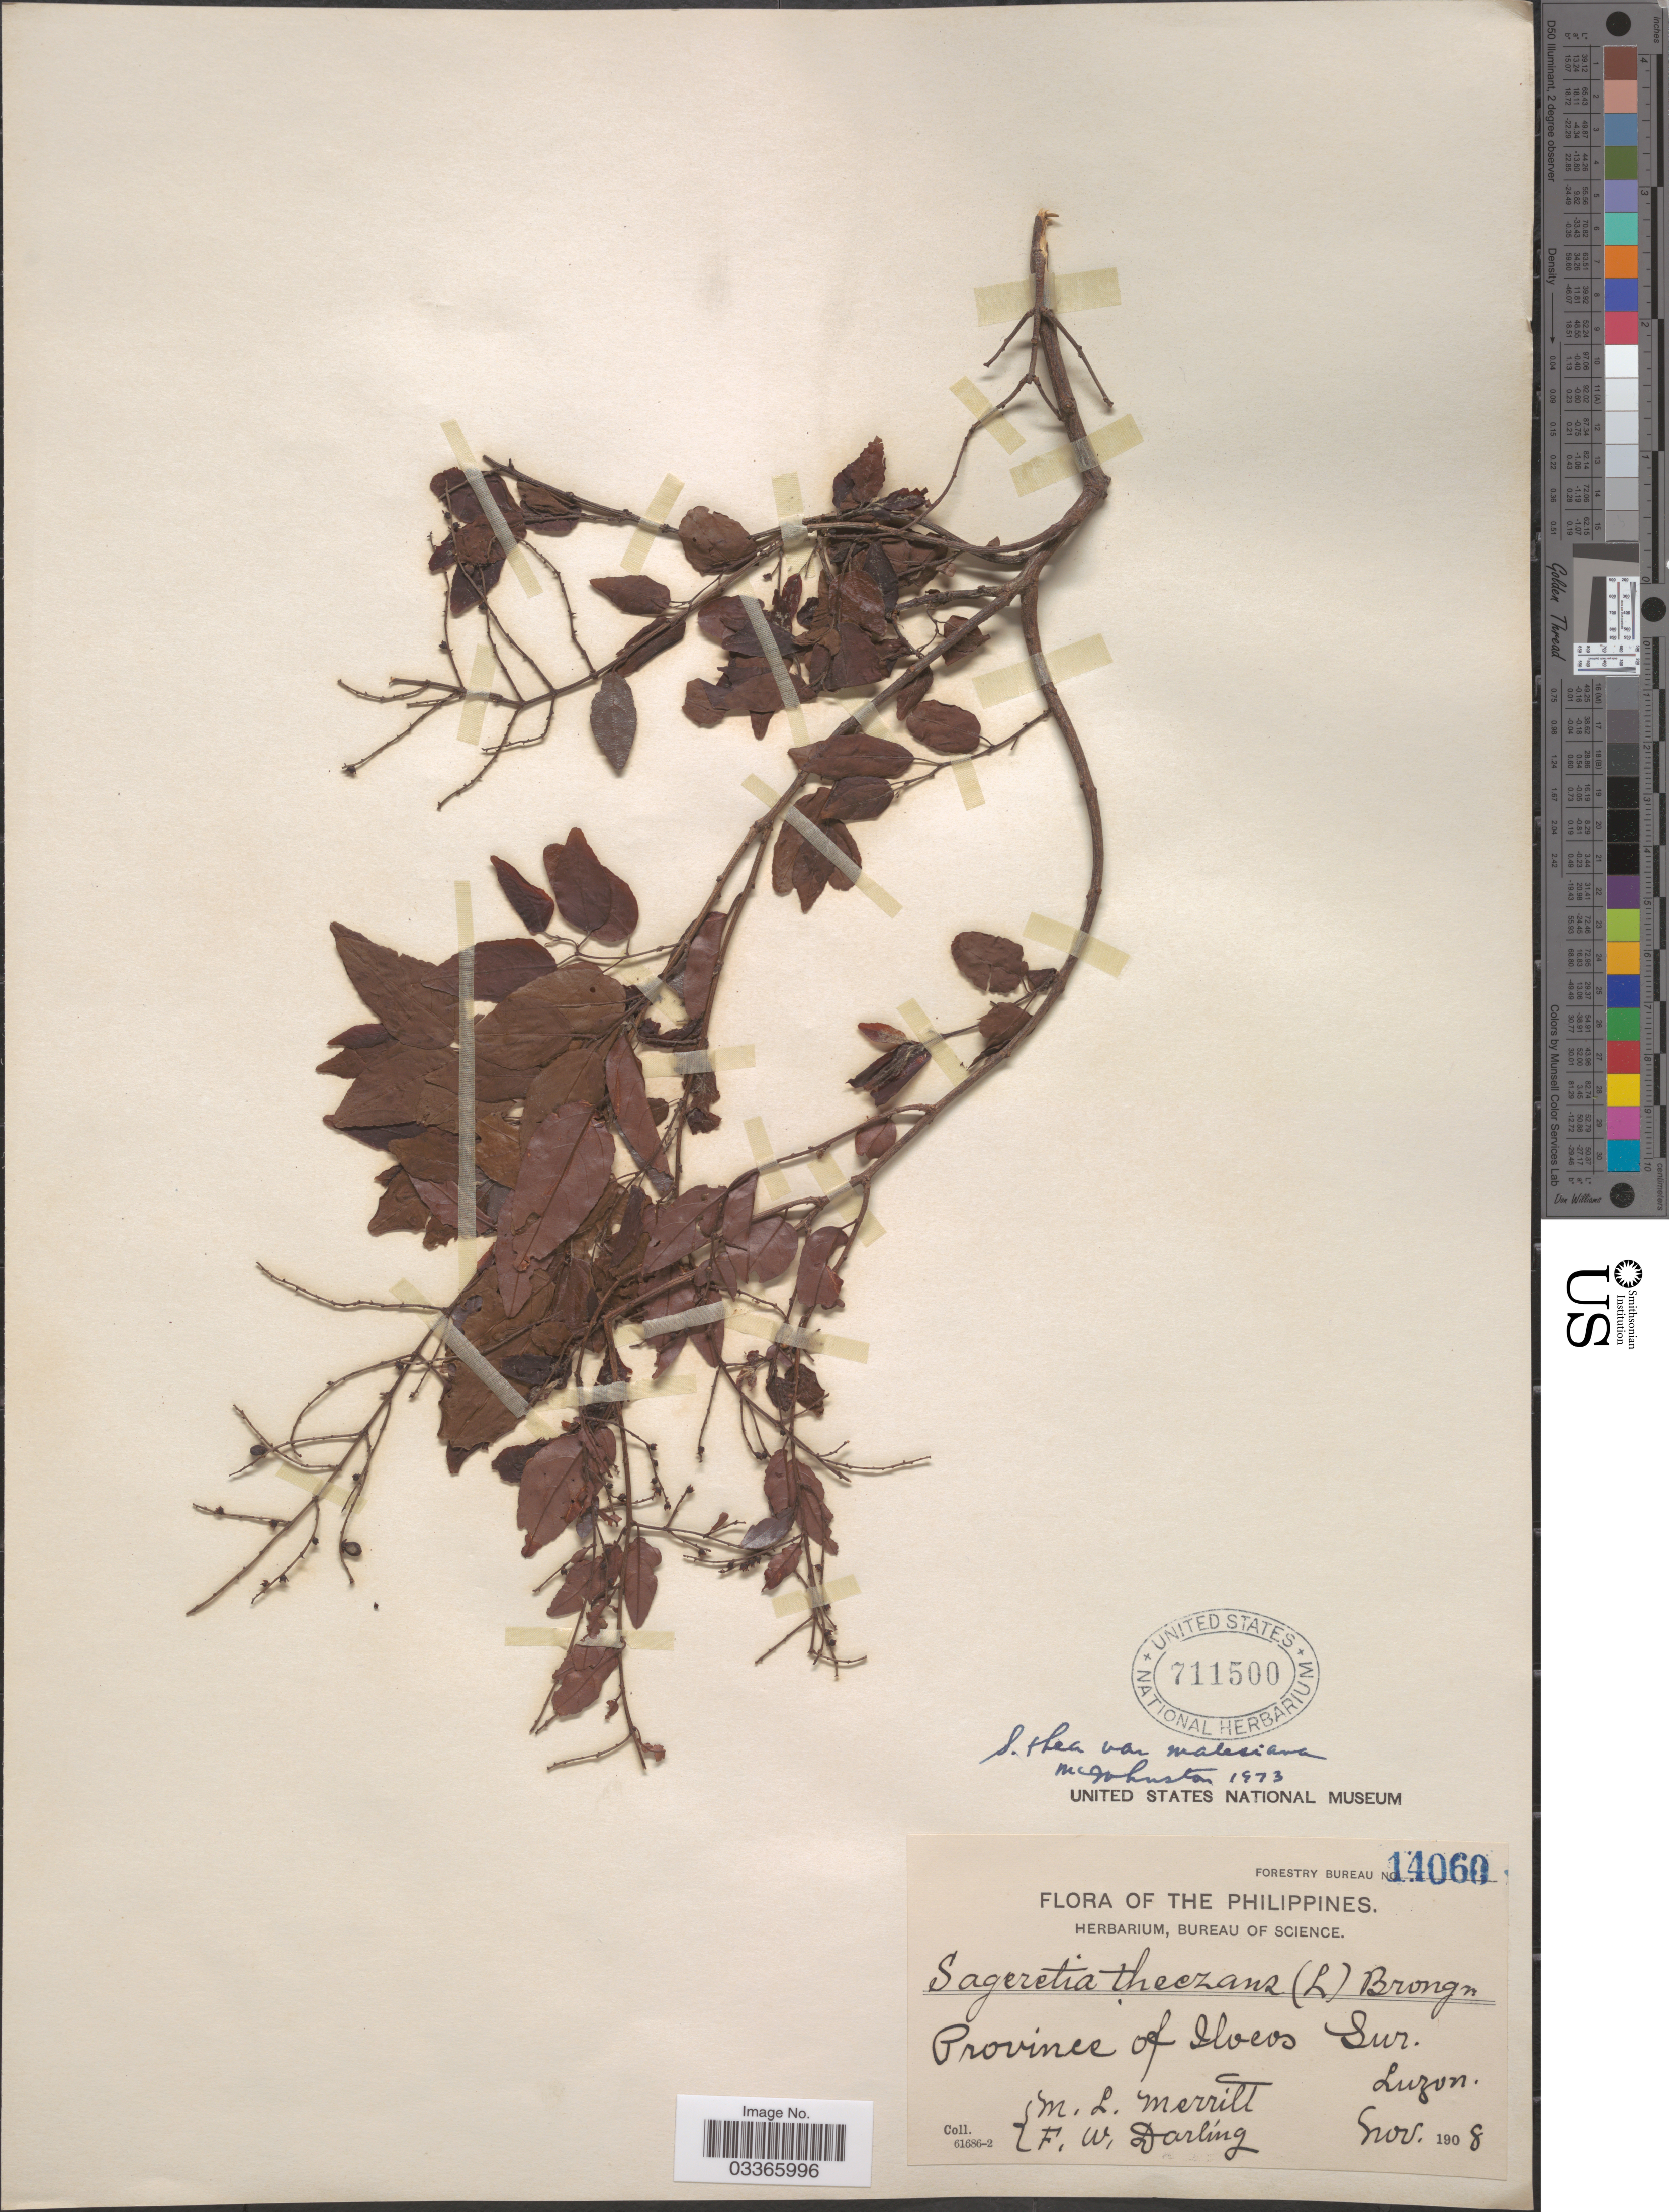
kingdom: Plantae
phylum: Tracheophyta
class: Magnoliopsida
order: Rosales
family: Rhamnaceae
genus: Sageretia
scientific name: Sageretia teezans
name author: Brongn.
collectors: M. L. Merritt & F. Darling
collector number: Forestry Bureau 14060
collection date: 1908-11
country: Philippines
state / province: Ilocos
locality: Province of Ilocos Sur., Luzon.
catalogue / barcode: US 711500